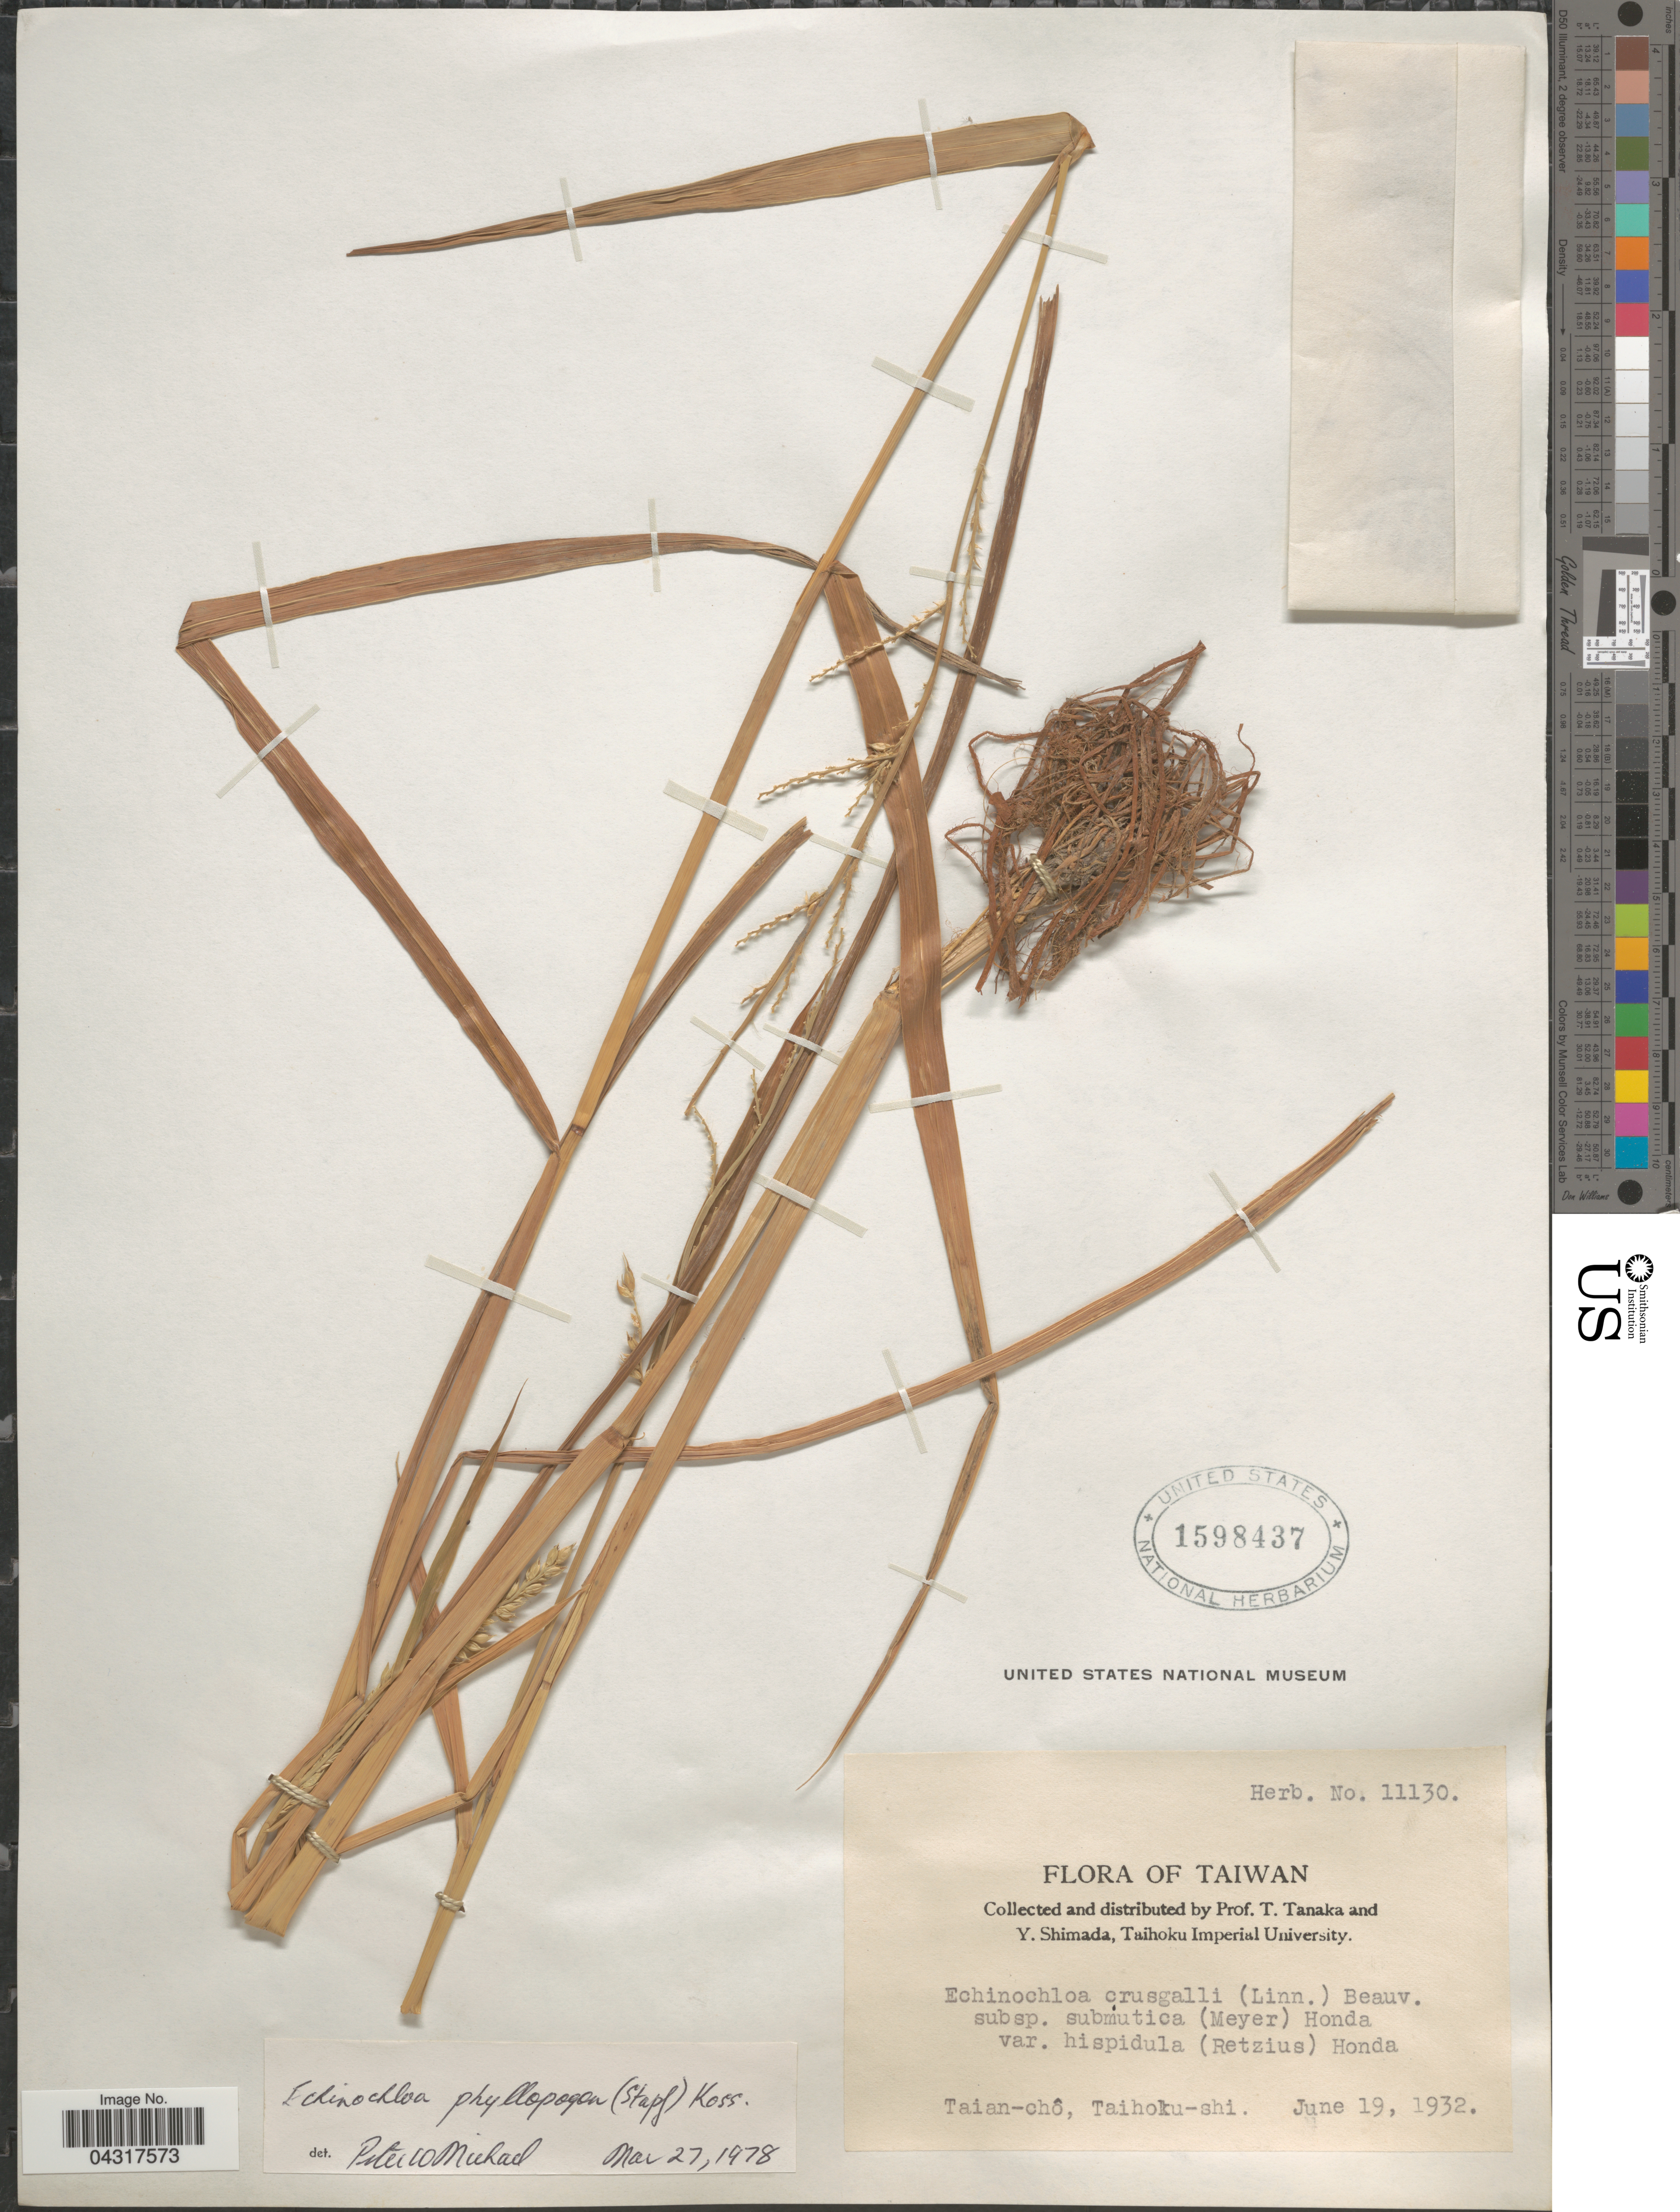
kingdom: Plantae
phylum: Tracheophyta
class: Liliopsida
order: Poales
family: Poaceae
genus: Echinochloa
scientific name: Echinochloa phyllopogon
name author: (Stapf) Stapf ex Kossenko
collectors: T. Tanaka & Y. Shimada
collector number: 11130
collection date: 1932-06-19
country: Taiwan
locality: Taian-chô, Taihoku-shi.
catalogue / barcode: US 1598437